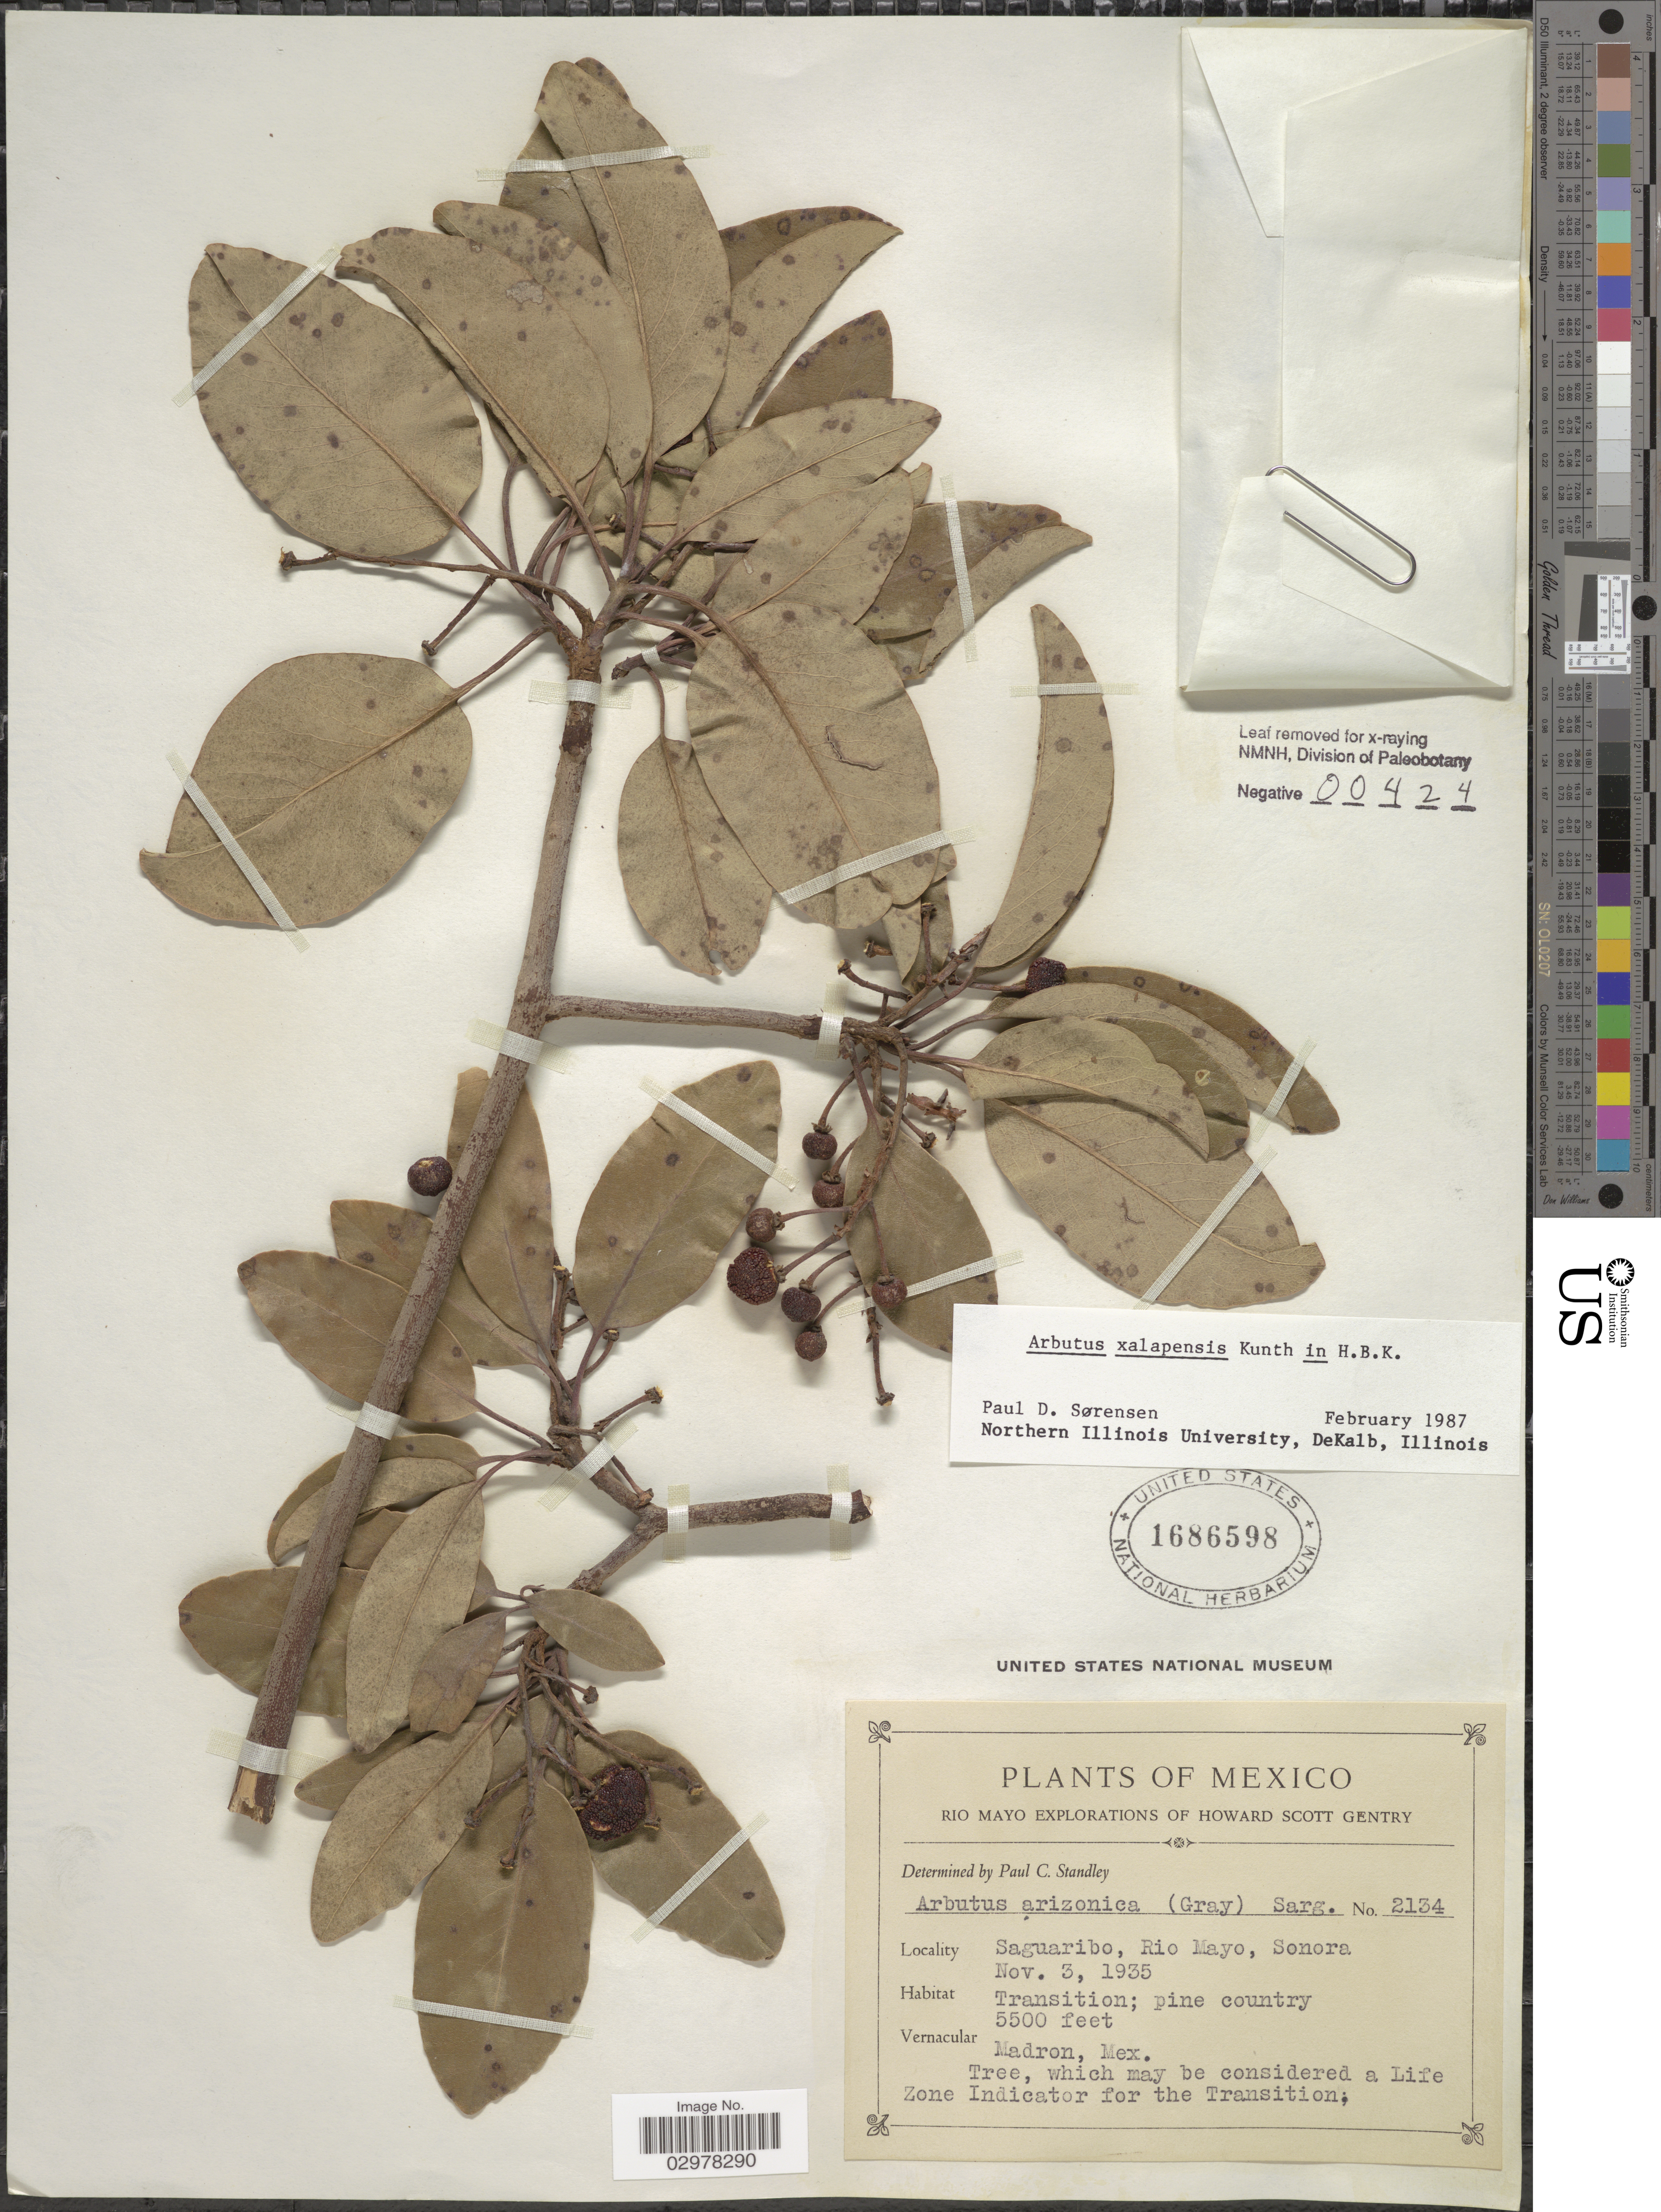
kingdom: Plantae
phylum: Tracheophyta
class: Magnoliopsida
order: Ericales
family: Ericaceae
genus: Arbutus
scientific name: Arbutus xalapensis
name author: Kunth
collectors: H. S. Gentry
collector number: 2134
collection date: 1935-11-03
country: Mexico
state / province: Sonora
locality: Rio Mayo, Saguaribo, Rio Mayo.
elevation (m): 1676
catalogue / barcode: US 1686598